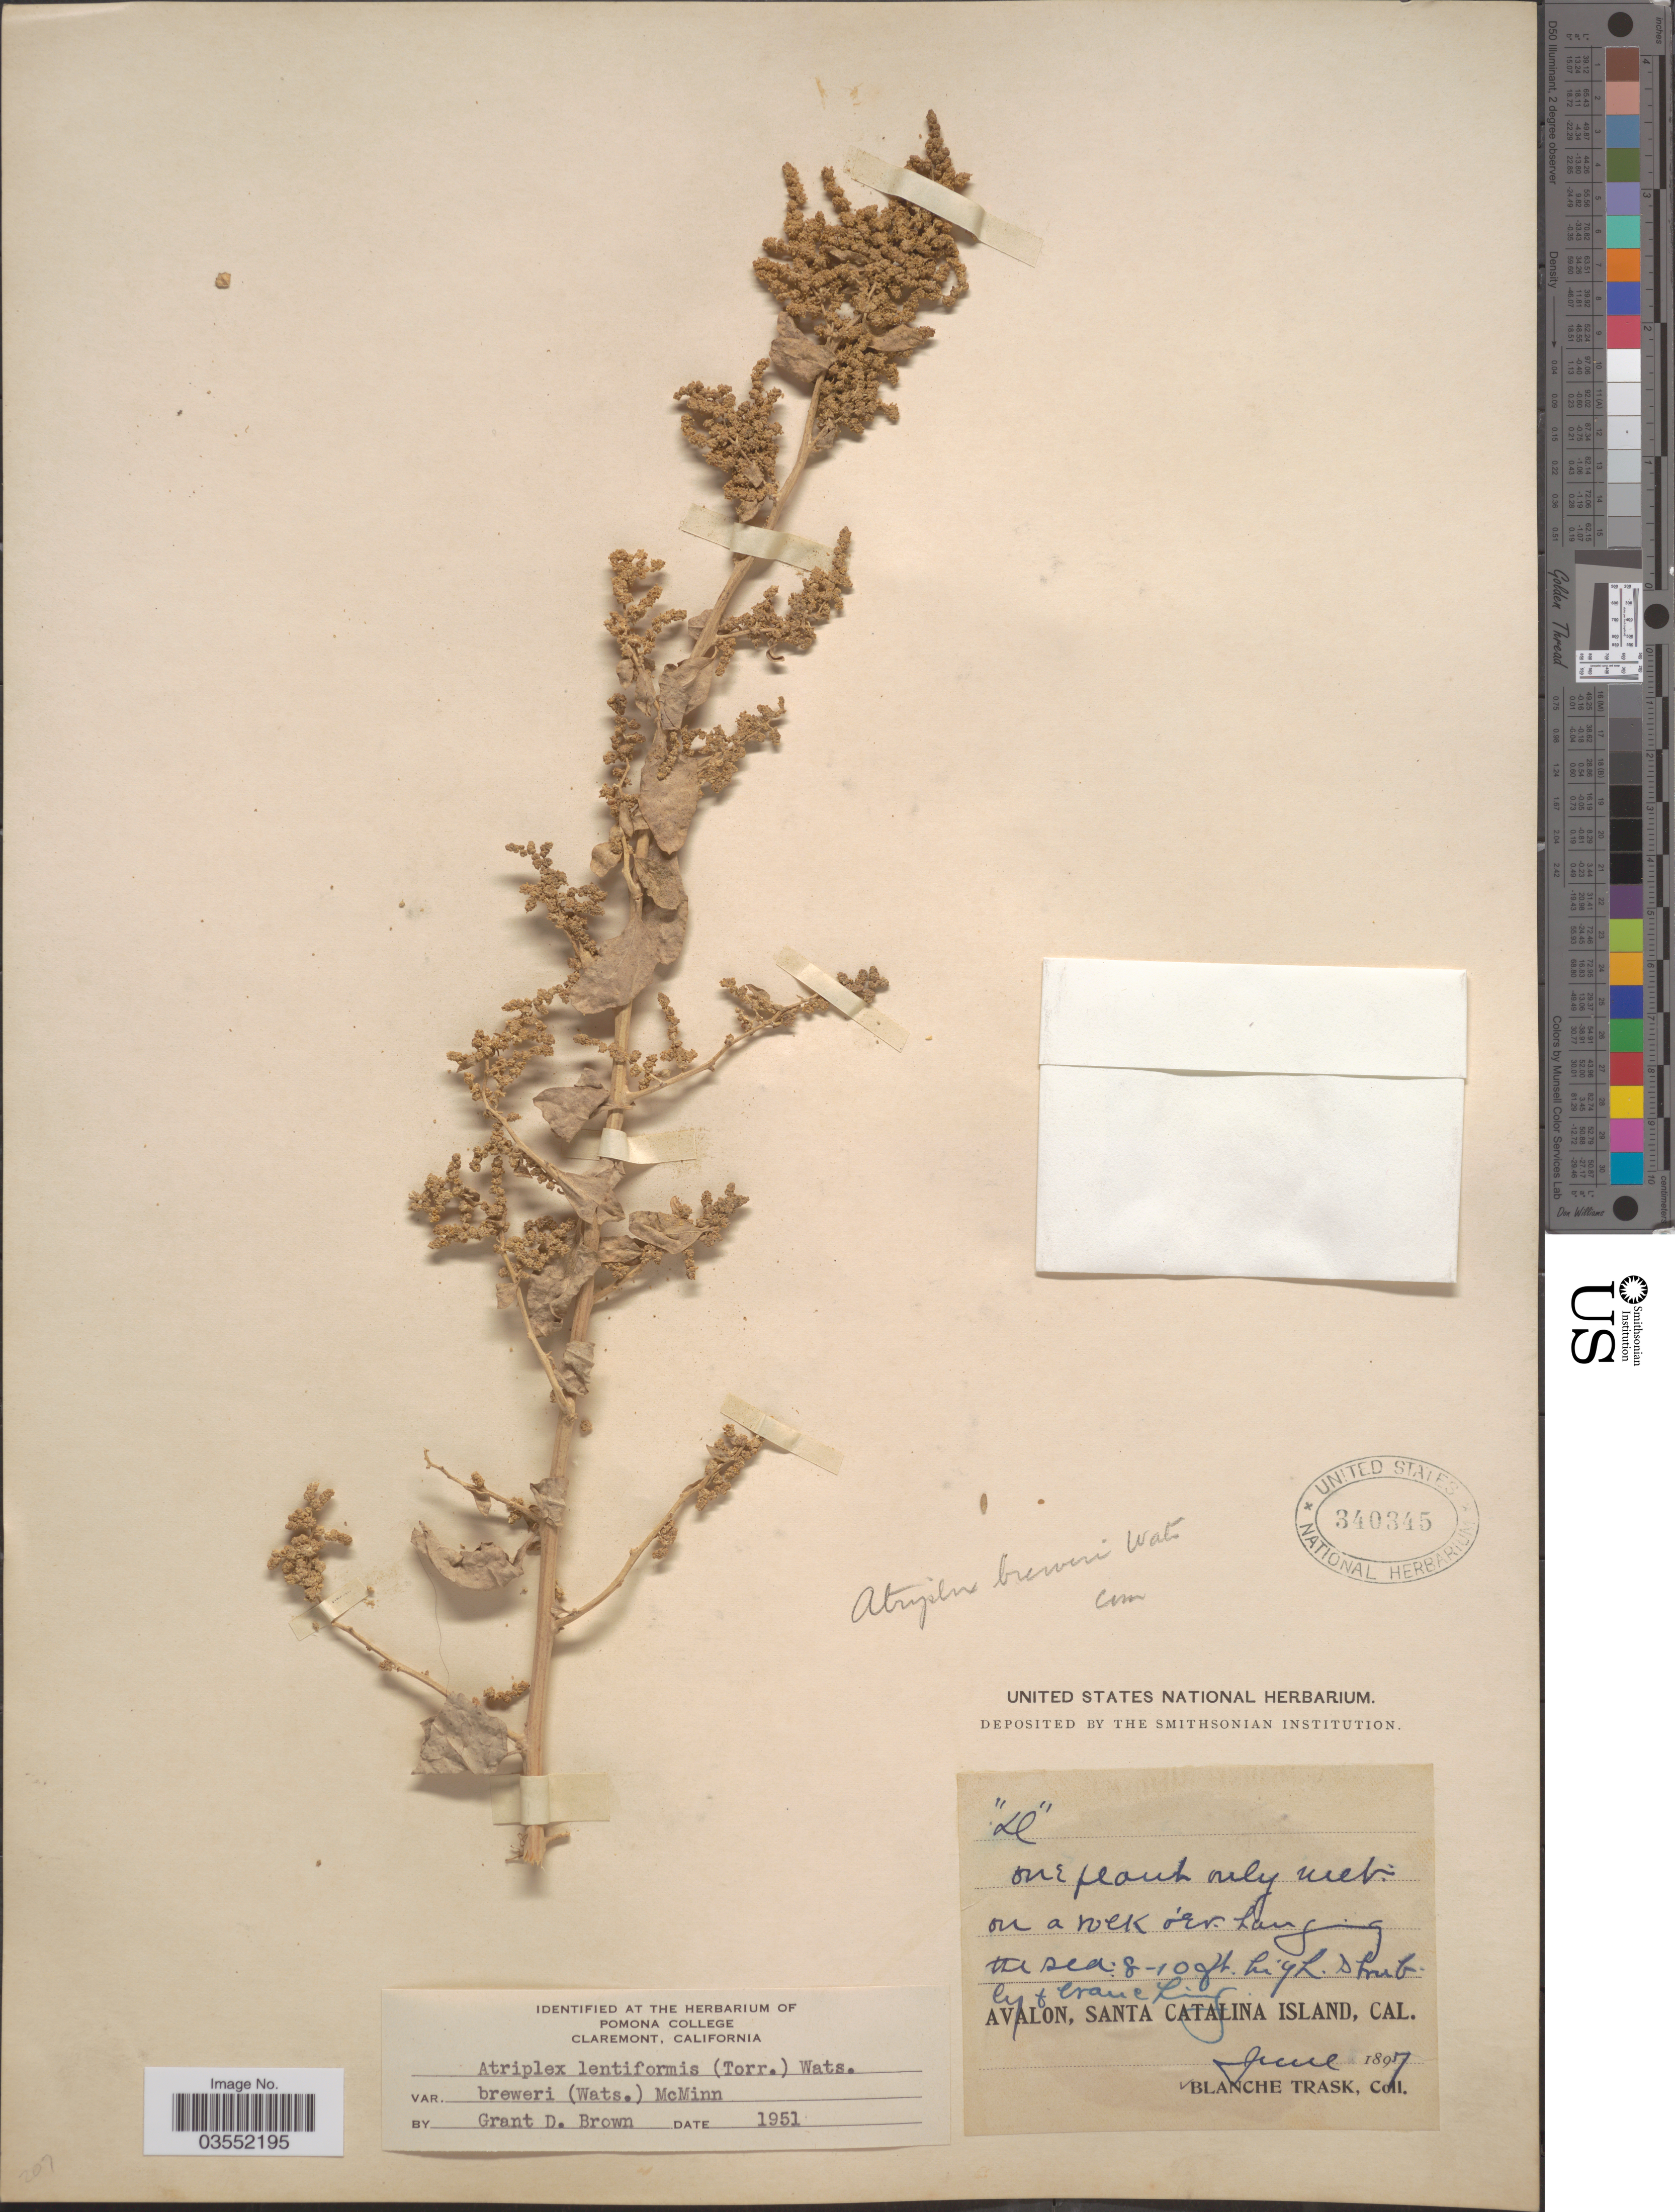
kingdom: Plantae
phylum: Tracheophyta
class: Magnoliopsida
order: Caryophyllales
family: Amaranthaceae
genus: Atriplex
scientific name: Atriplex lentiformis var. breweri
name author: (S. Watson) McMinn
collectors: B. Trask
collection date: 1897-06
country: United States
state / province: California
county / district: Los Angeles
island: Santa Catalina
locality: Avalon, Santa Catalina Island.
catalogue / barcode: US 340345